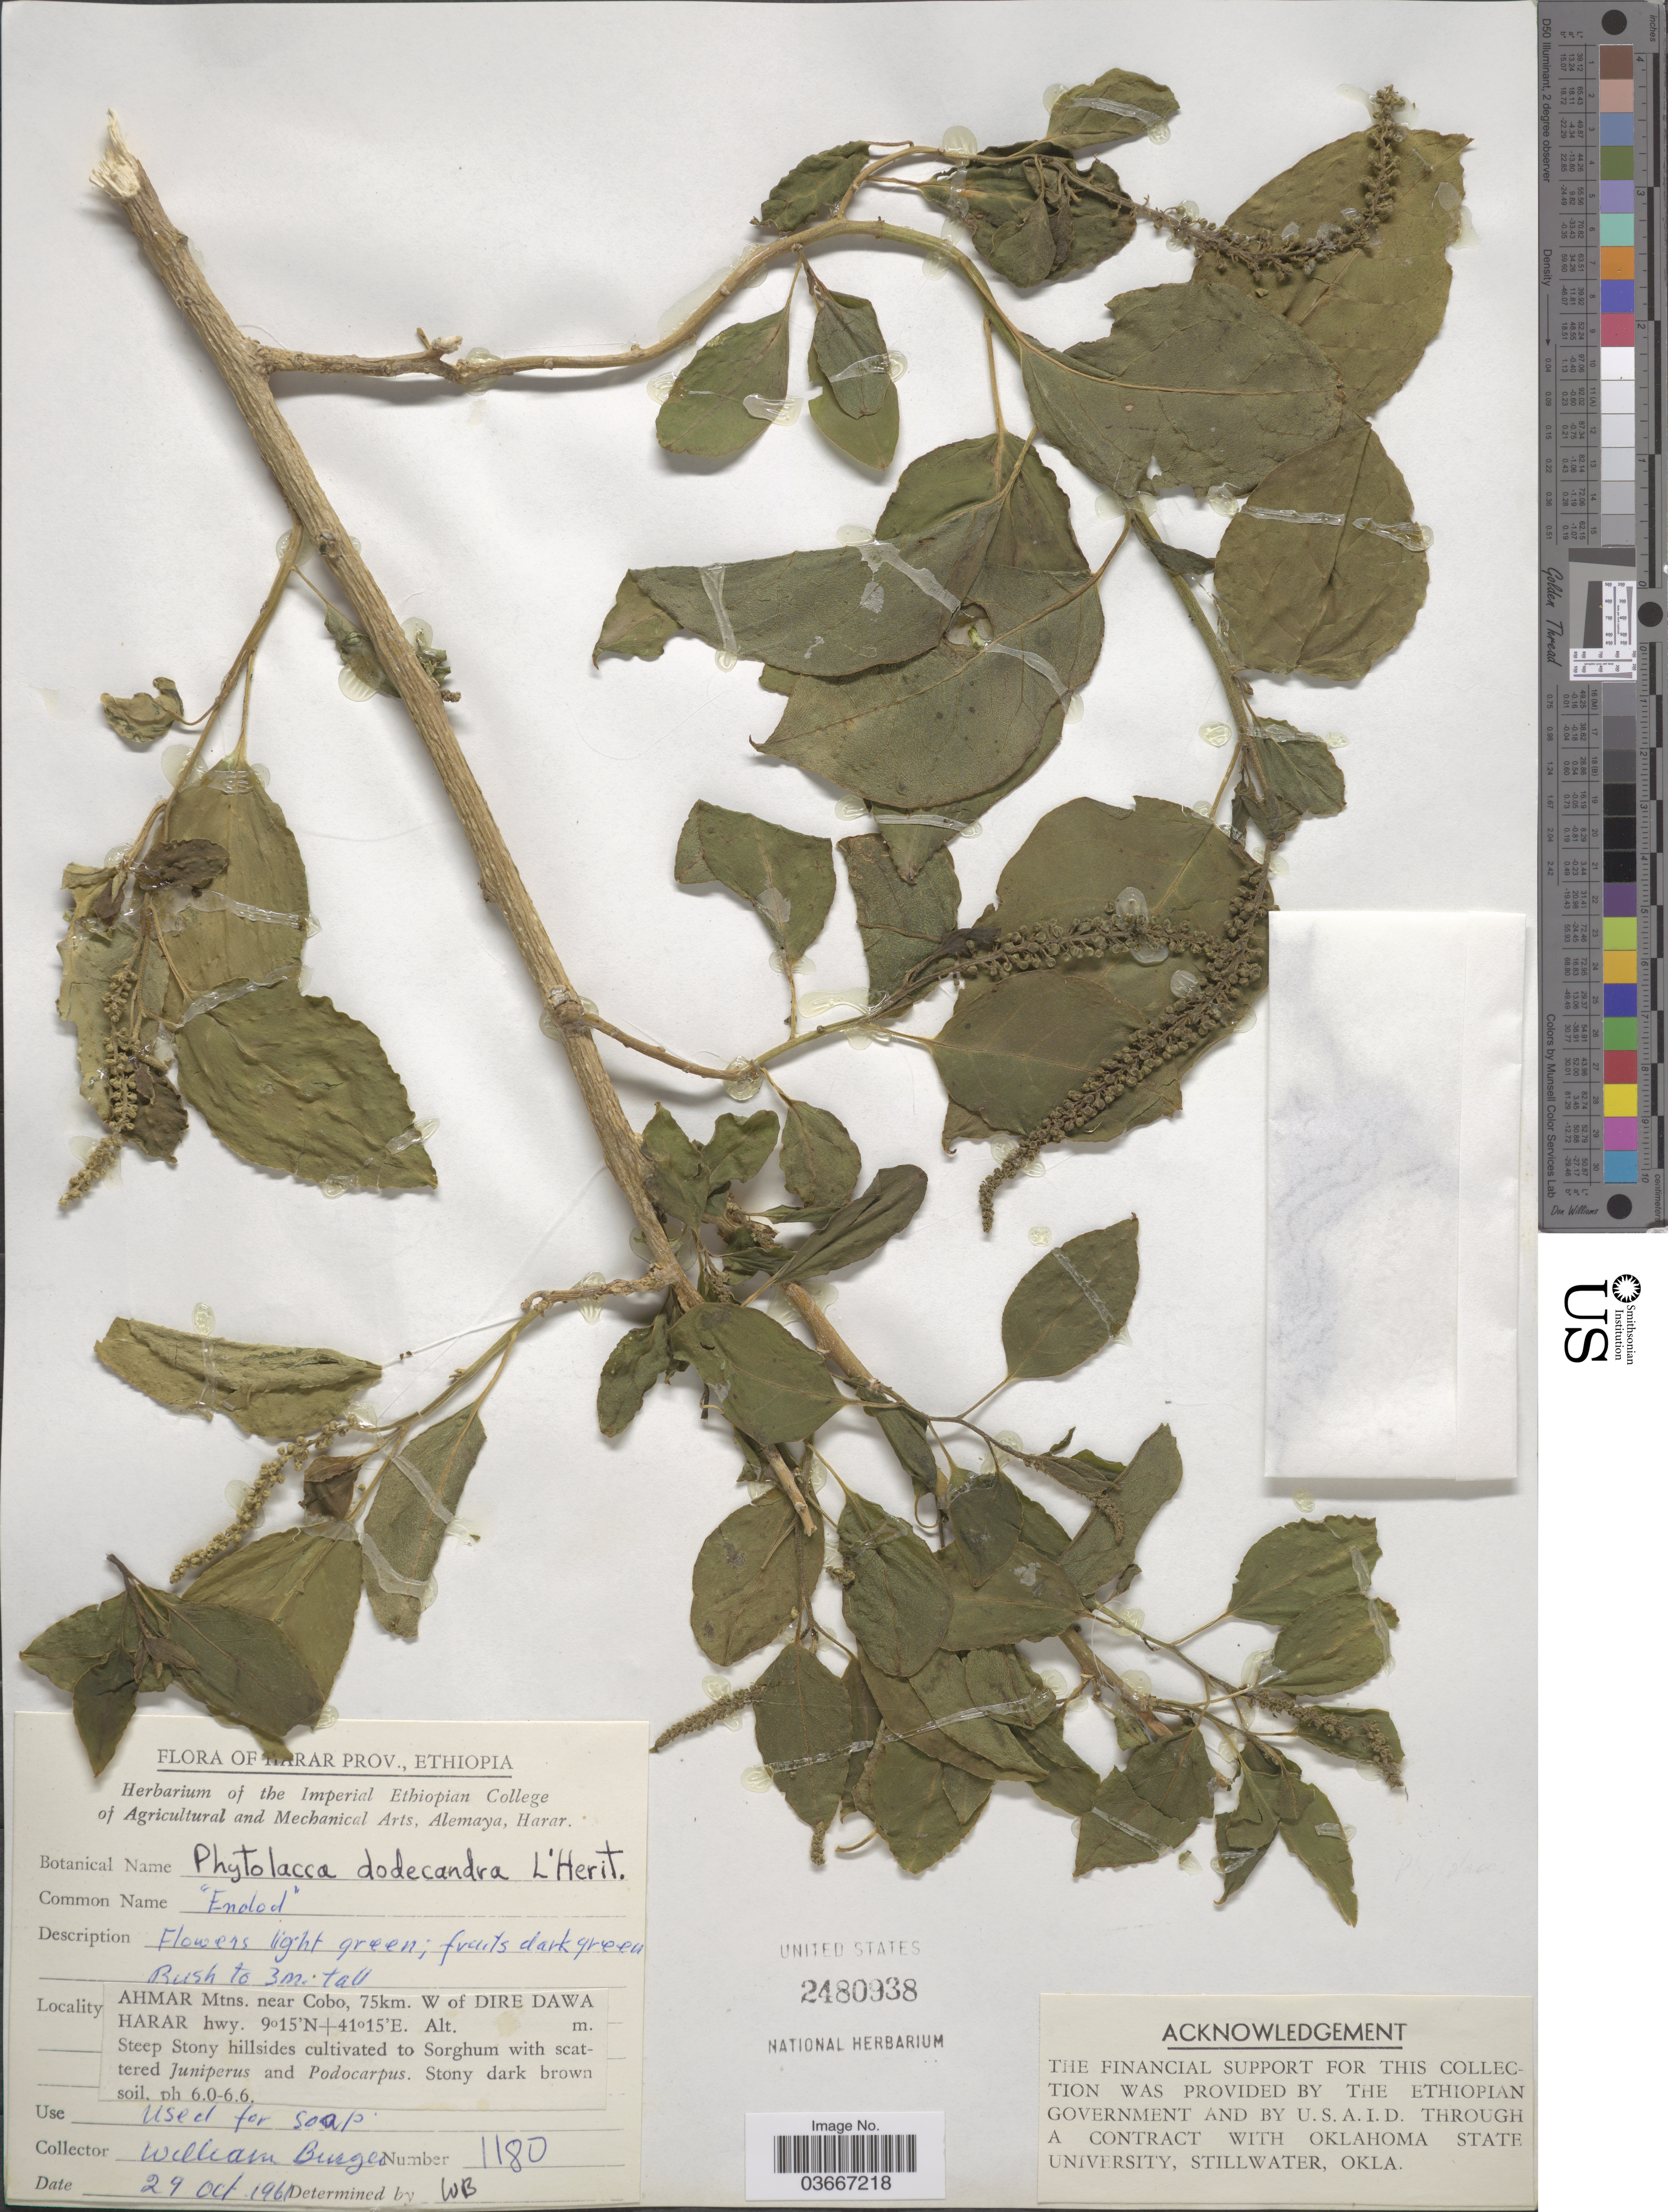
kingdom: Plantae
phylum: Tracheophyta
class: Magnoliopsida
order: Caryophyllales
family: Phytolaccaceae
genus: Phytolacca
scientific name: Phytolacca dodecandra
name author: L'Hér.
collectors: W. Burger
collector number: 1180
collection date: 1961-10-29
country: Ethiopia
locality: Harar Prov. Ahmar Mtns. near Cobo, 75km. W of Dire Dawa Harar hwy.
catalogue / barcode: US 2480938